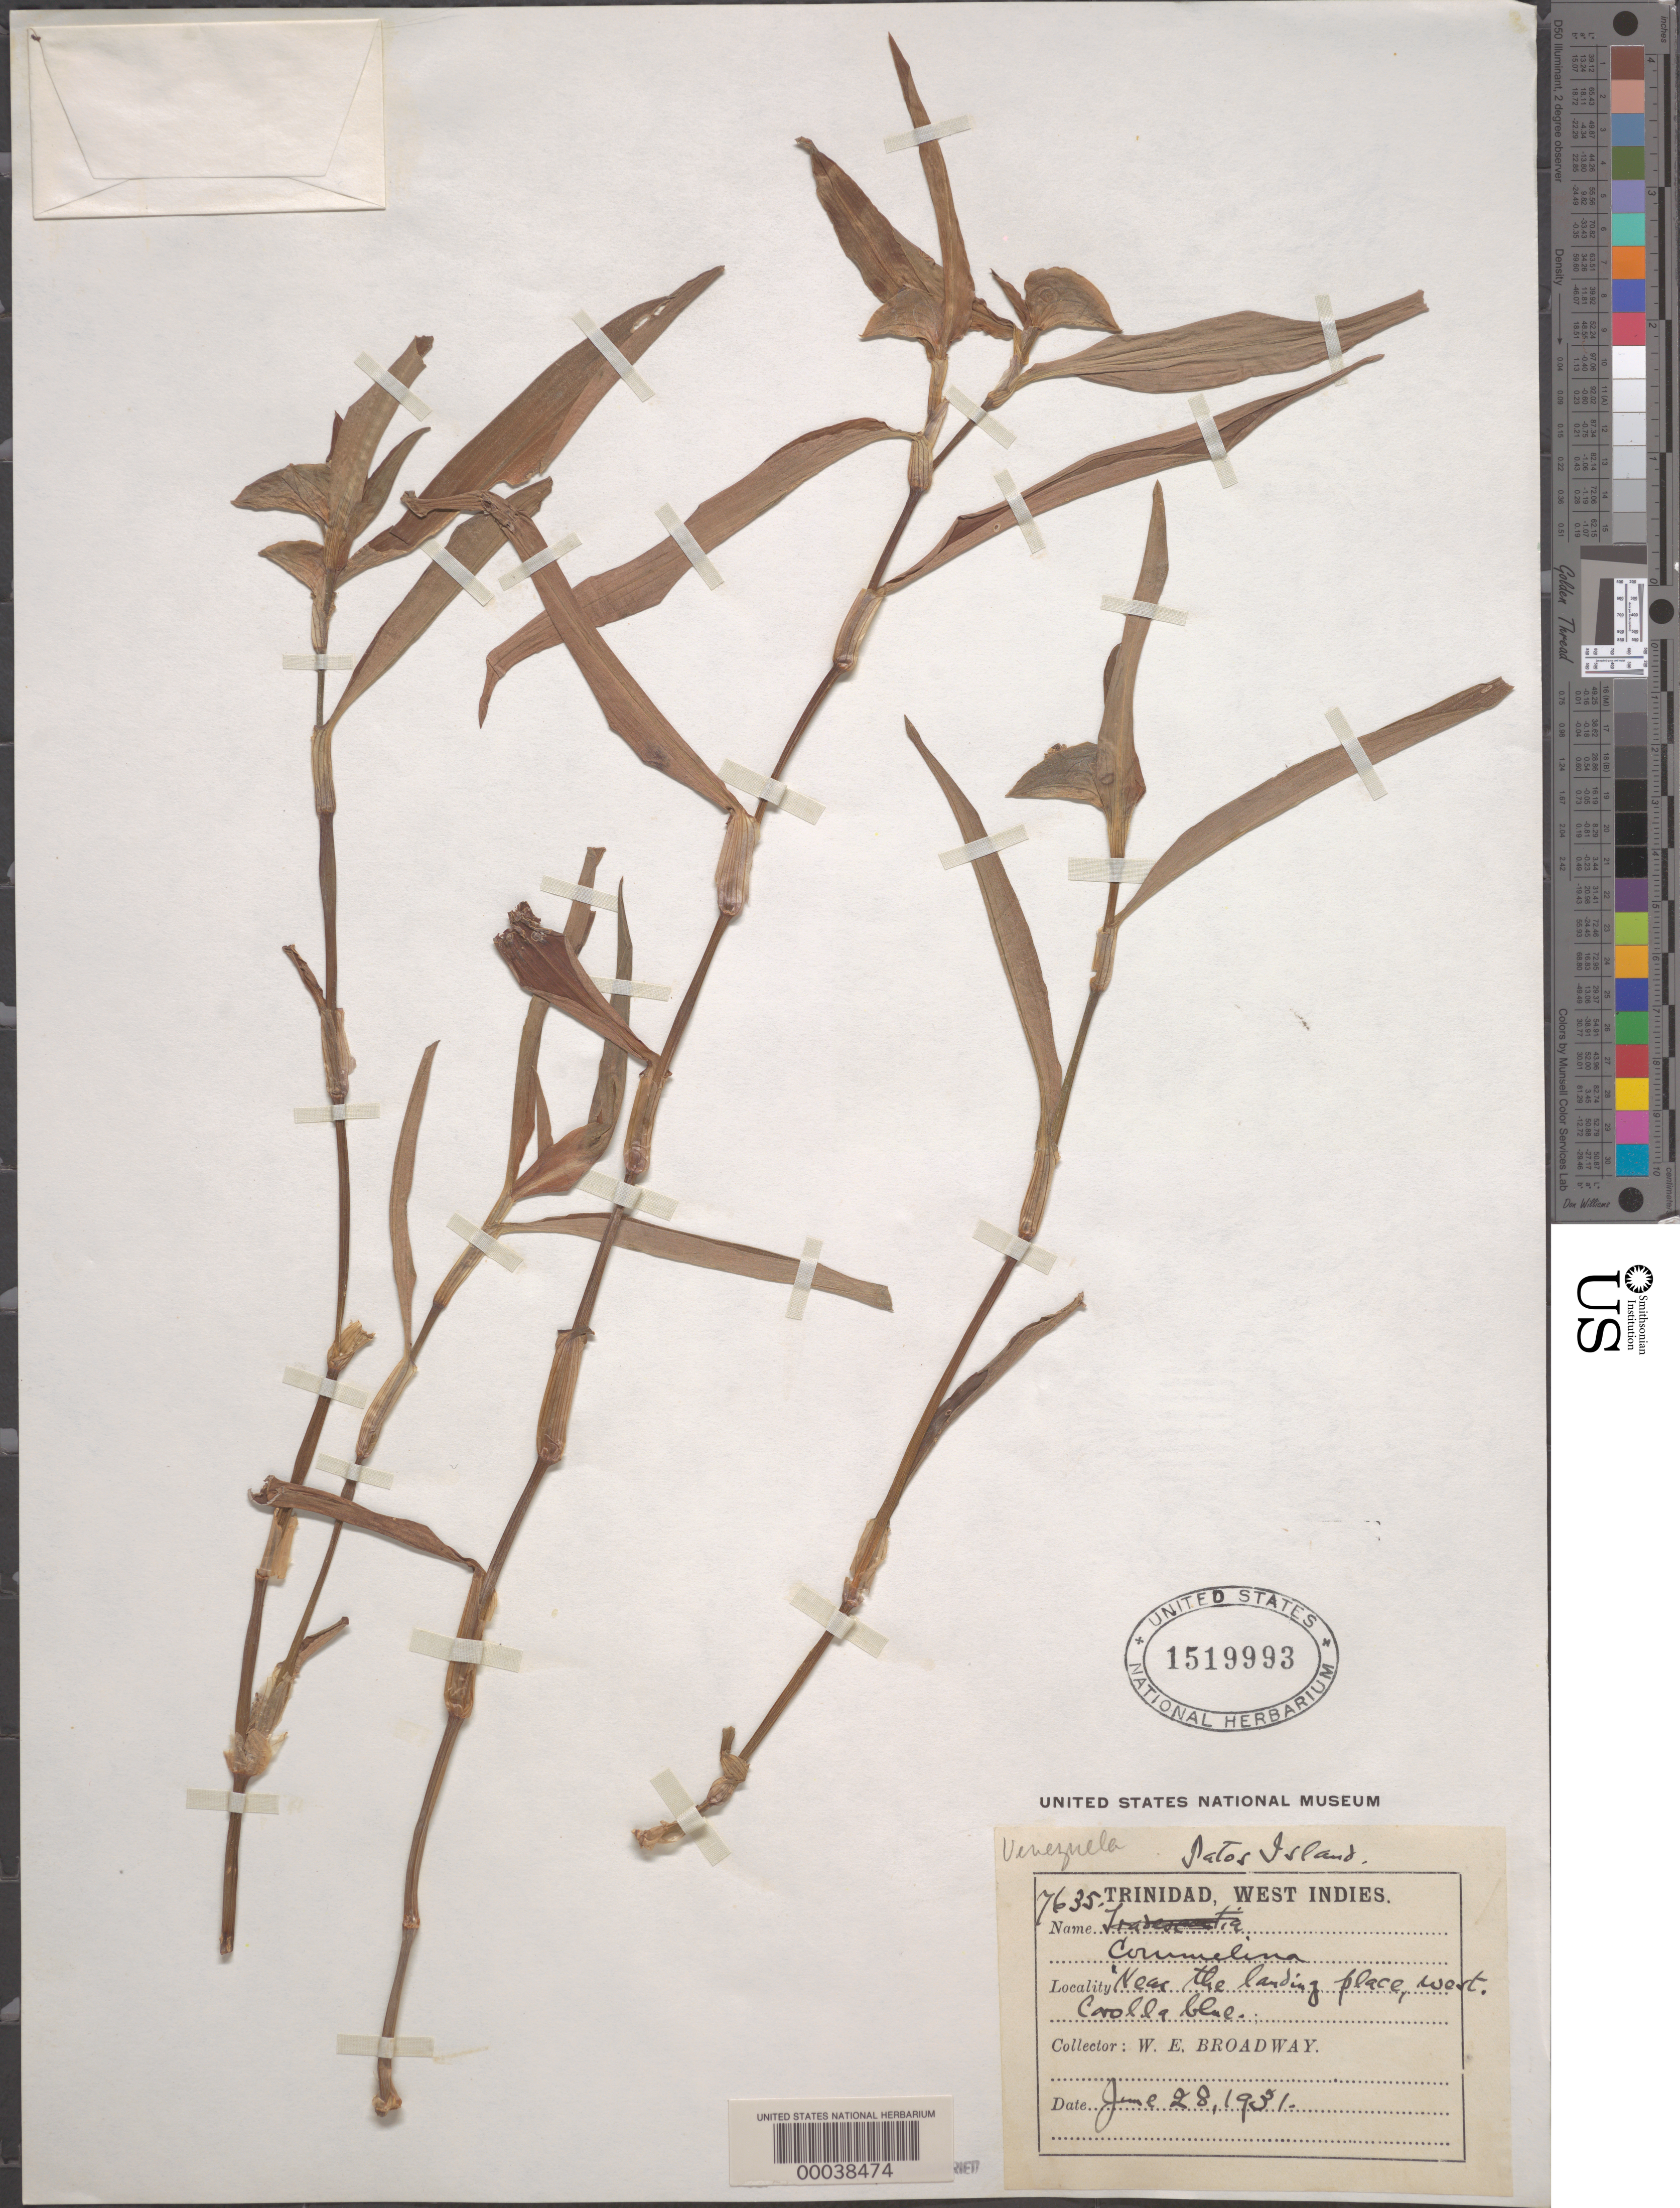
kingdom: Plantae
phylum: Tracheophyta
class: Liliopsida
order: Commelinales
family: Commelinaceae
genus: Commelina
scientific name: Commelina erecta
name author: L.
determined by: Faden, Robert B., (US), Smithsonian Institution - National Museum of Natural History (UNITED STATES)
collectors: W. E. Broadway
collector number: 7635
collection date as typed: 28 Jun 1931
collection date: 1931-06-28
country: Trinidad and Tobago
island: Patos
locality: Near landing area, west side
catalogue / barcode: US 1519993